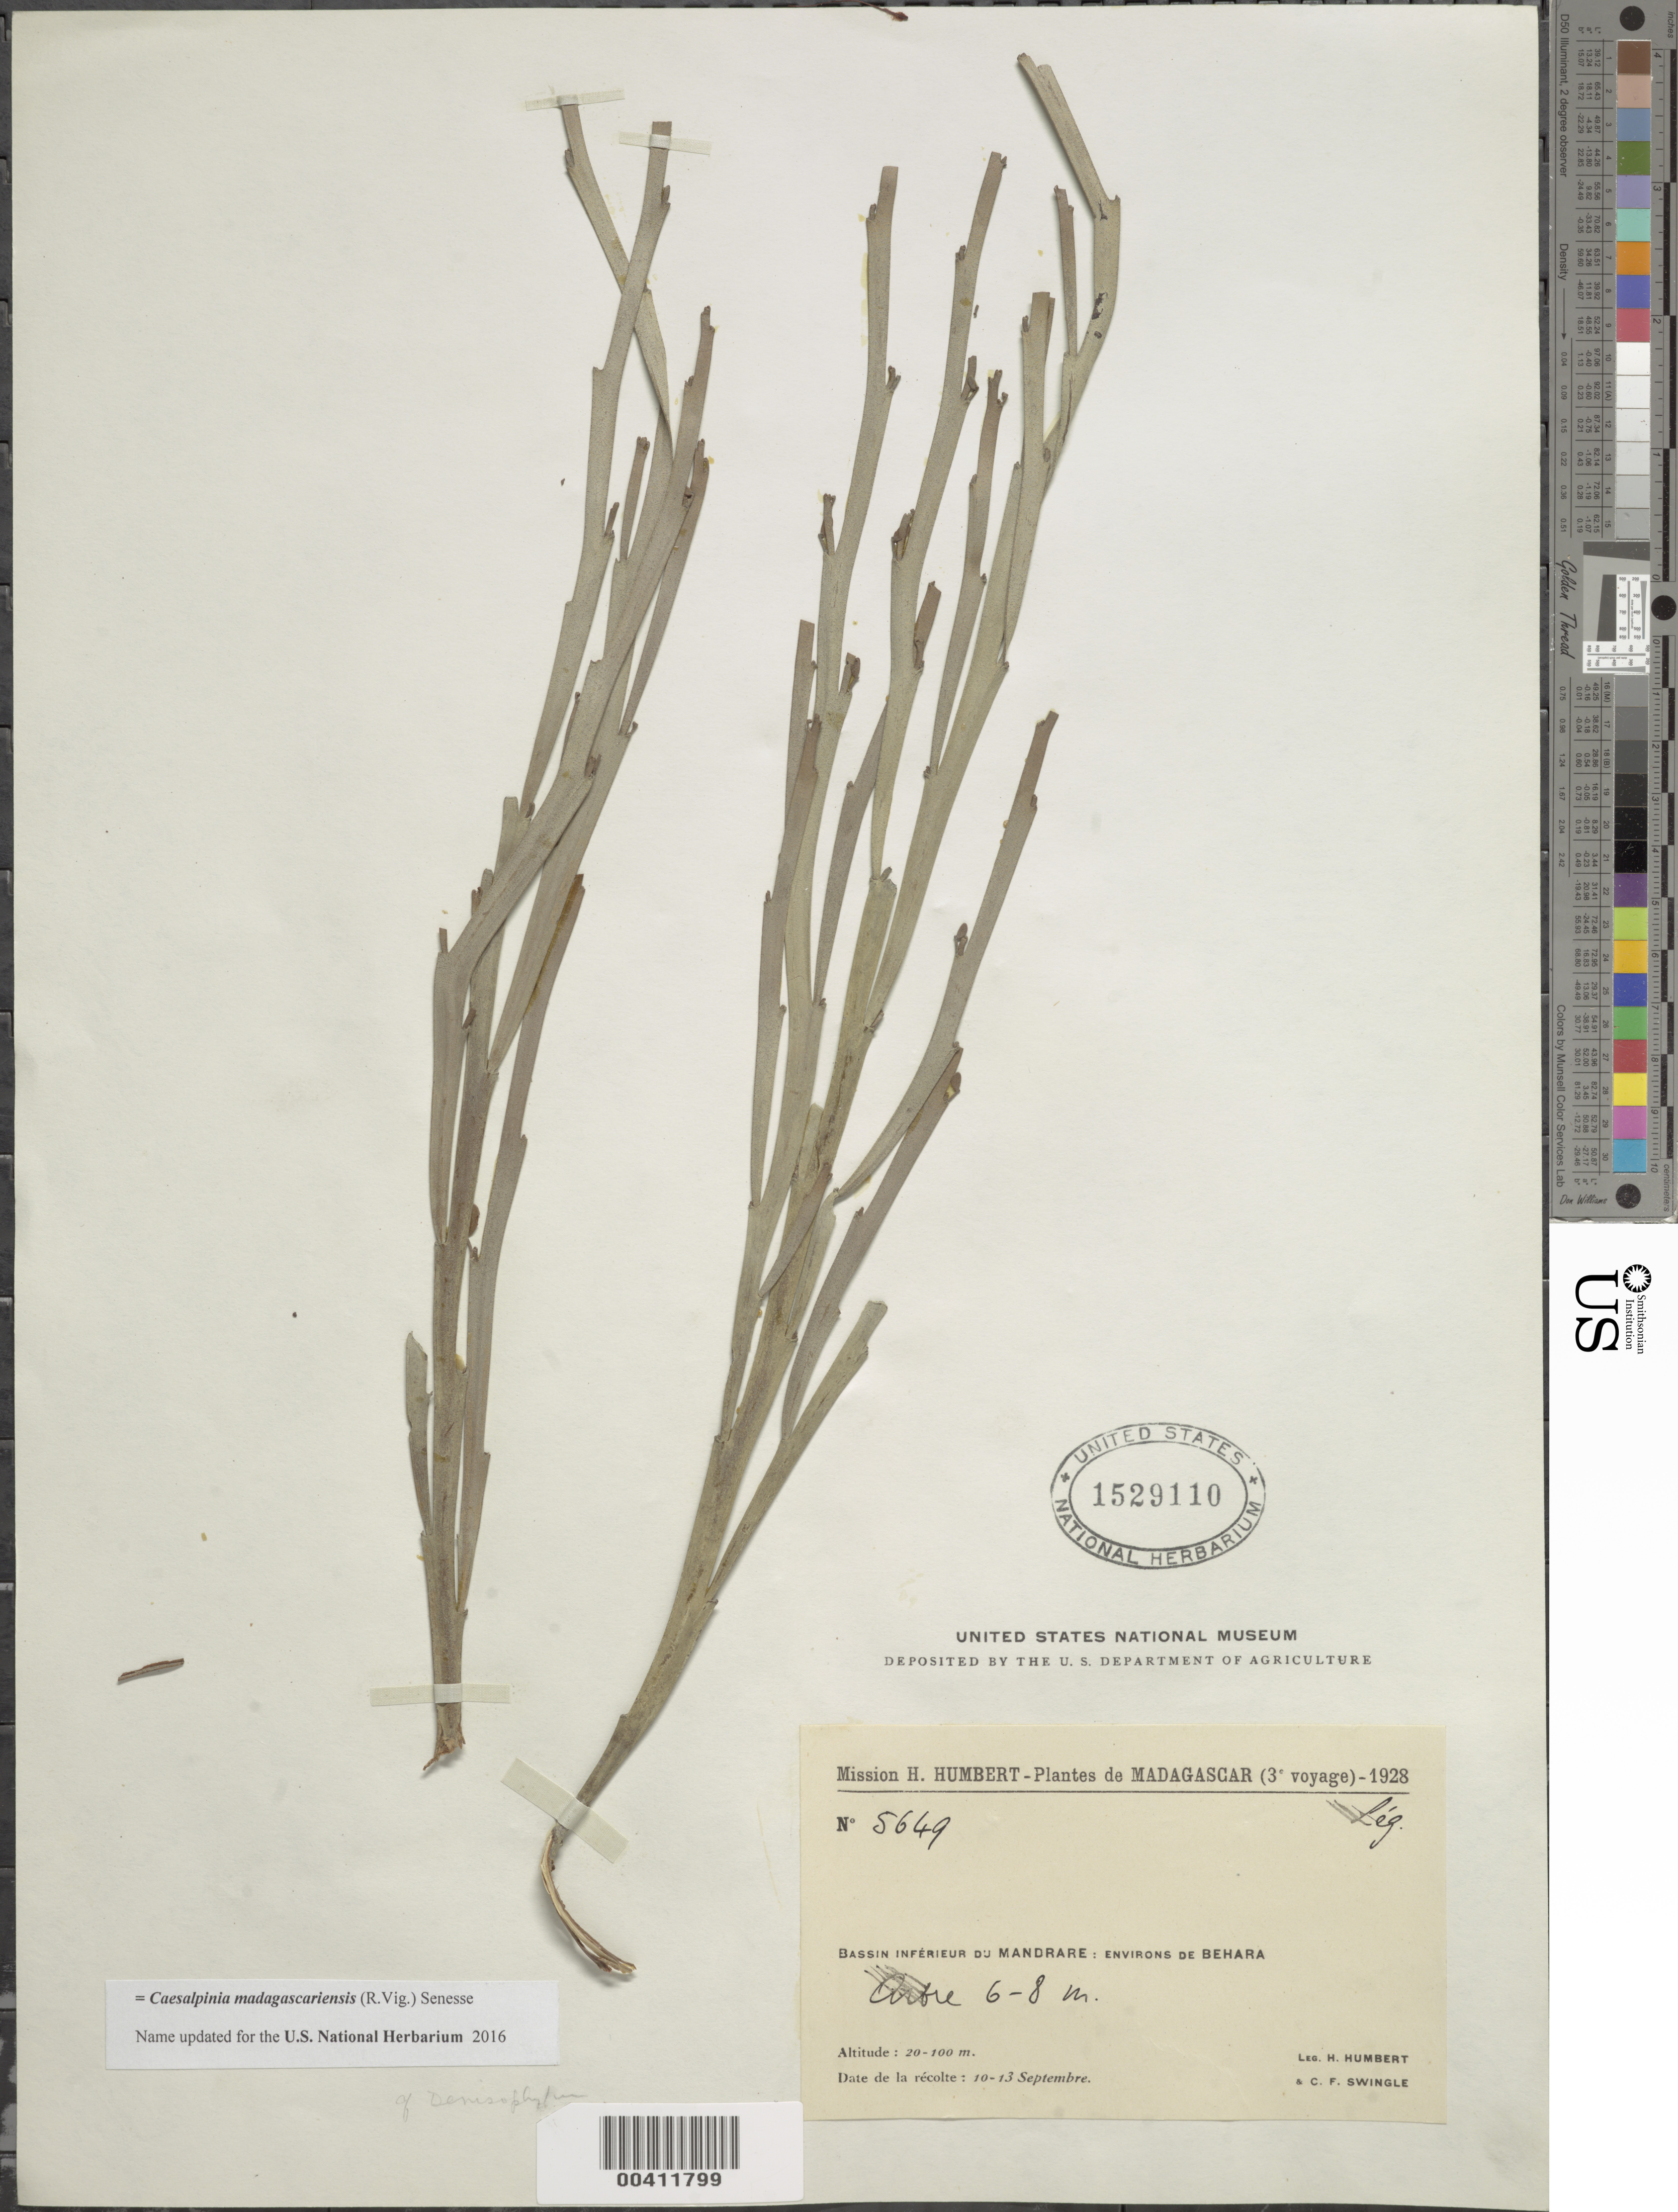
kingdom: Plantae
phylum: Tracheophyta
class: Magnoliopsida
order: Fabales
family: Fabaceae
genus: Denisophytum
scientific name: Denisophytum madagascarensis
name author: R. Vig.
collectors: H. Humbert & C. Swingle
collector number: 5649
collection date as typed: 10 Sep 1928 to 13 Sep 1928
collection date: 1928-09-10/1928-09-13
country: Madagascar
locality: Bassin inferieur du mandrare; environs de behara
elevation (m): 20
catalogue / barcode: US 1529110